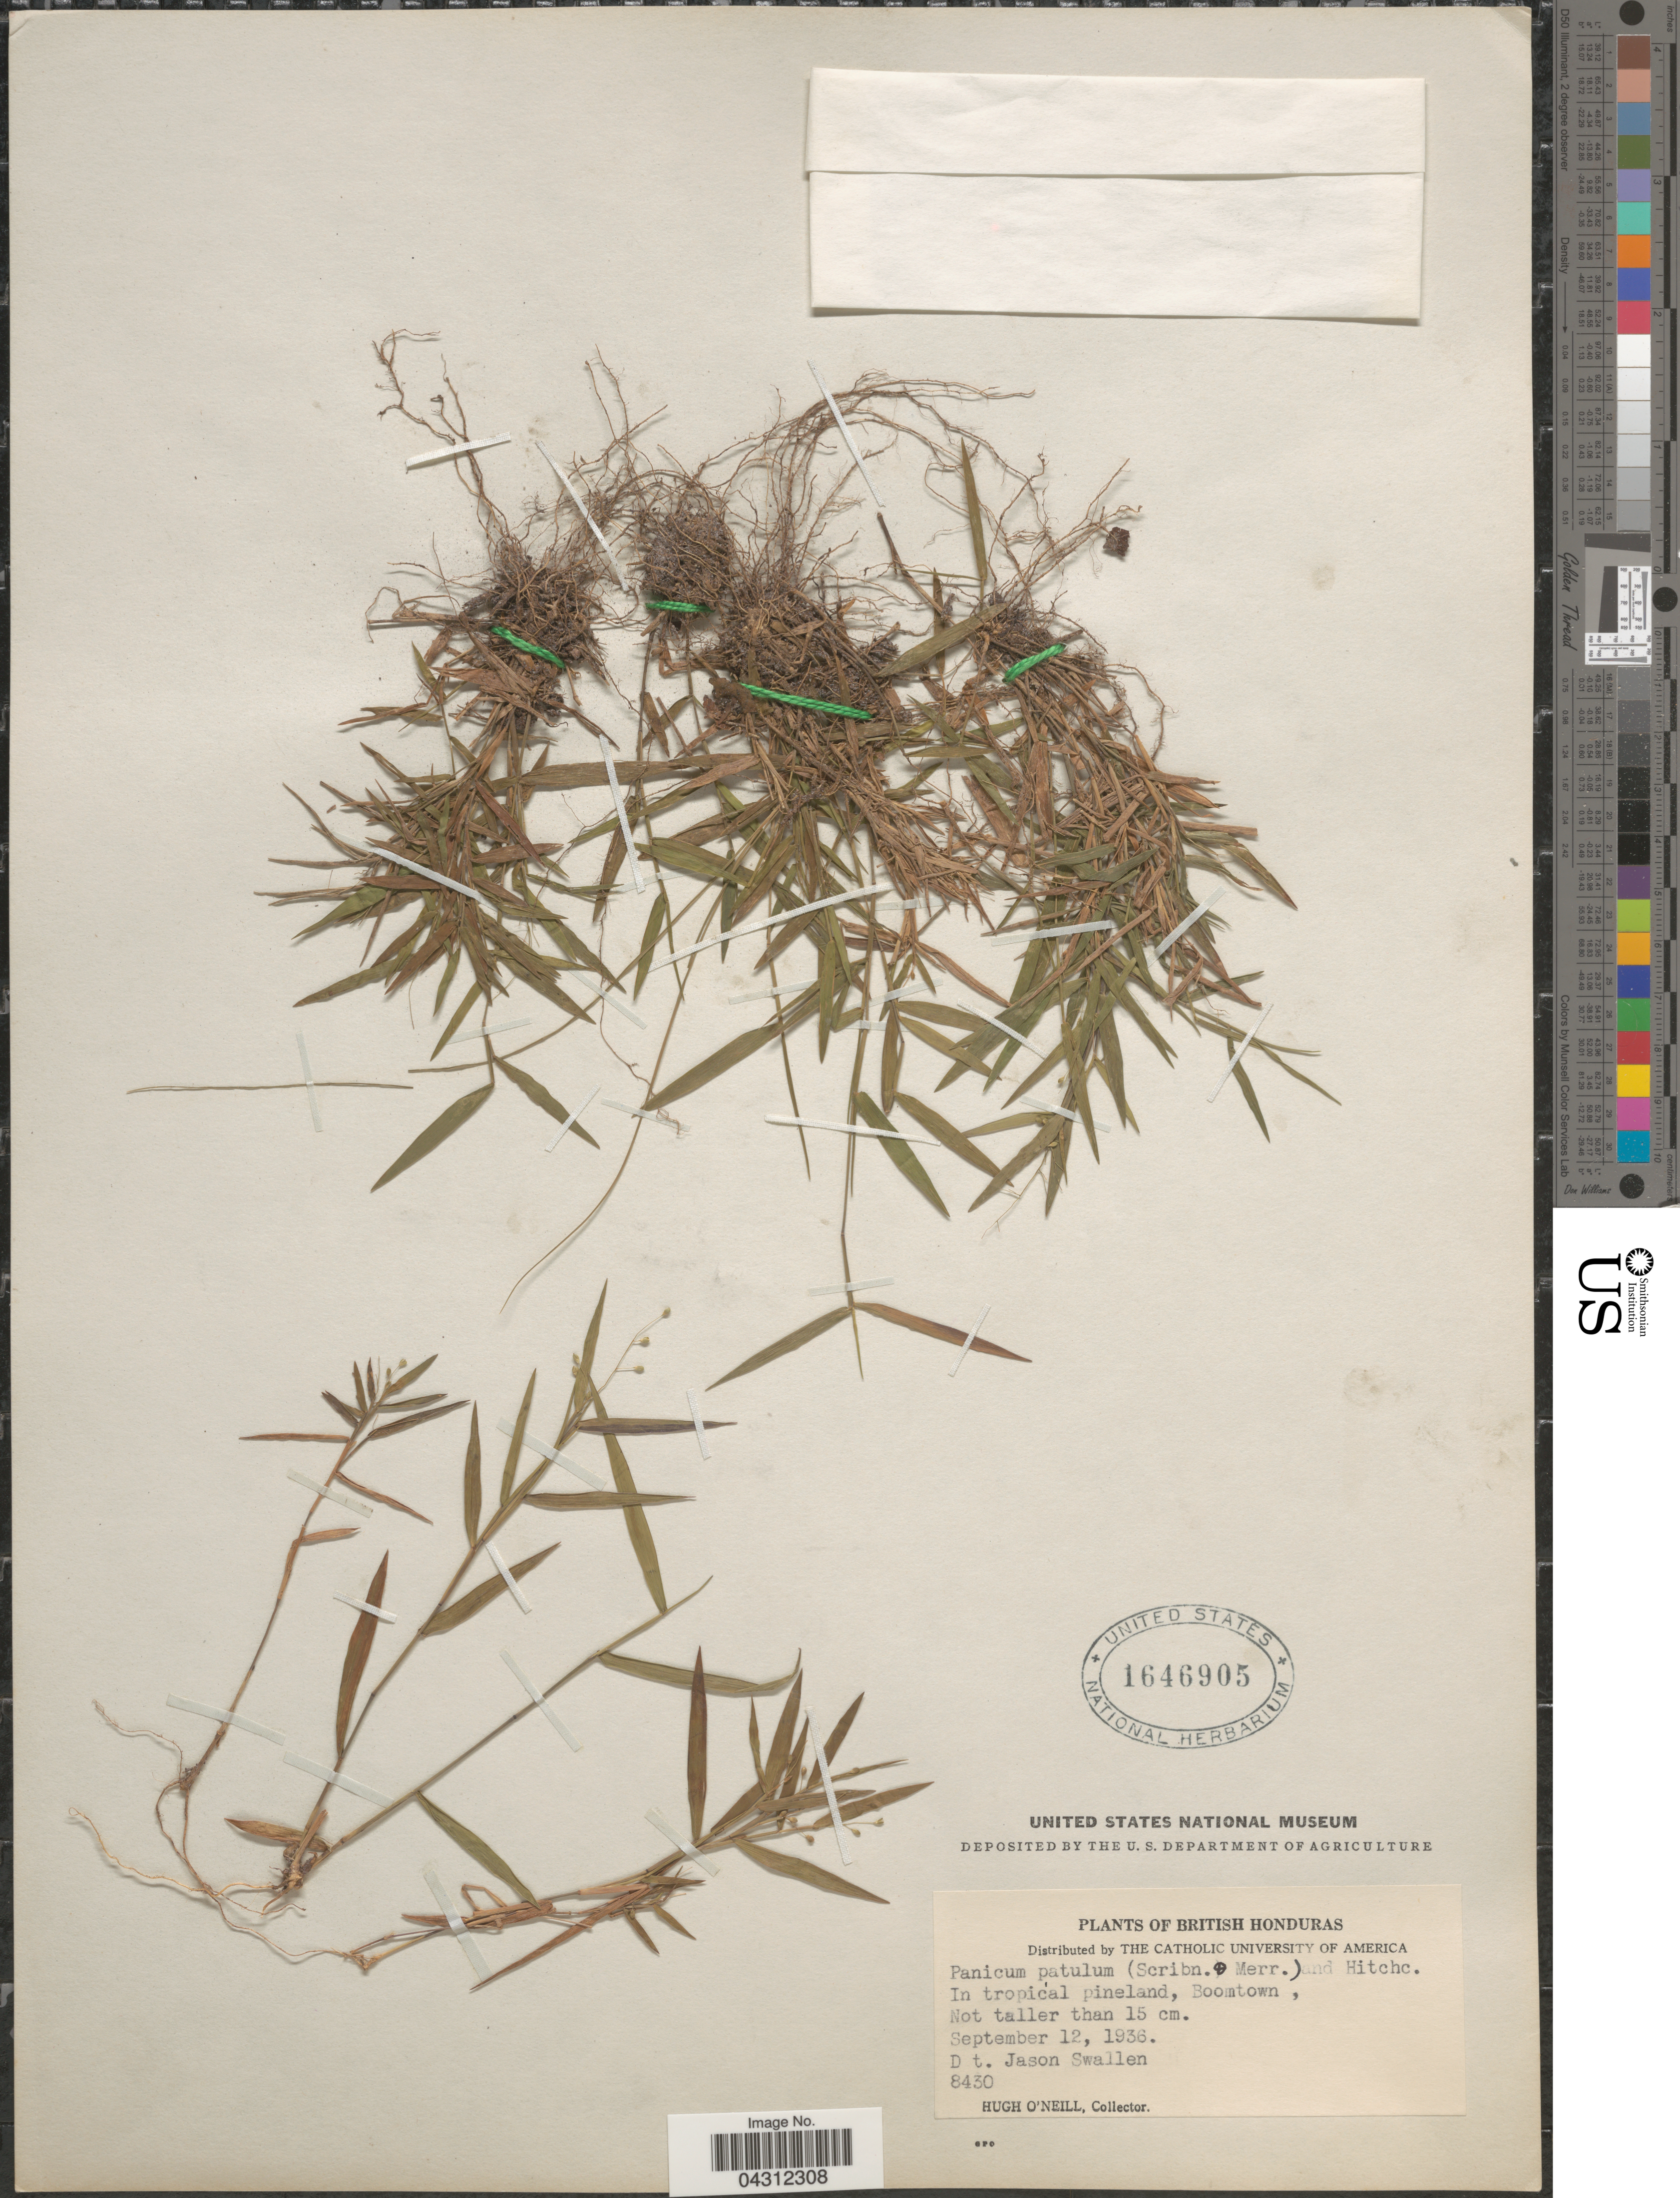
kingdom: Plantae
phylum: Tracheophyta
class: Liliopsida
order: Poales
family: Poaceae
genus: Dichanthelium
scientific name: Dichanthelium portoricense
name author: (Desv. ex Ham.) B.F. Hansen & Wunderlin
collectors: H. O'Neill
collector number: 8430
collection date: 1936-09-12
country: Belize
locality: British Honduras. In tropical pineland, Boomtown.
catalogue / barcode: US 1646905